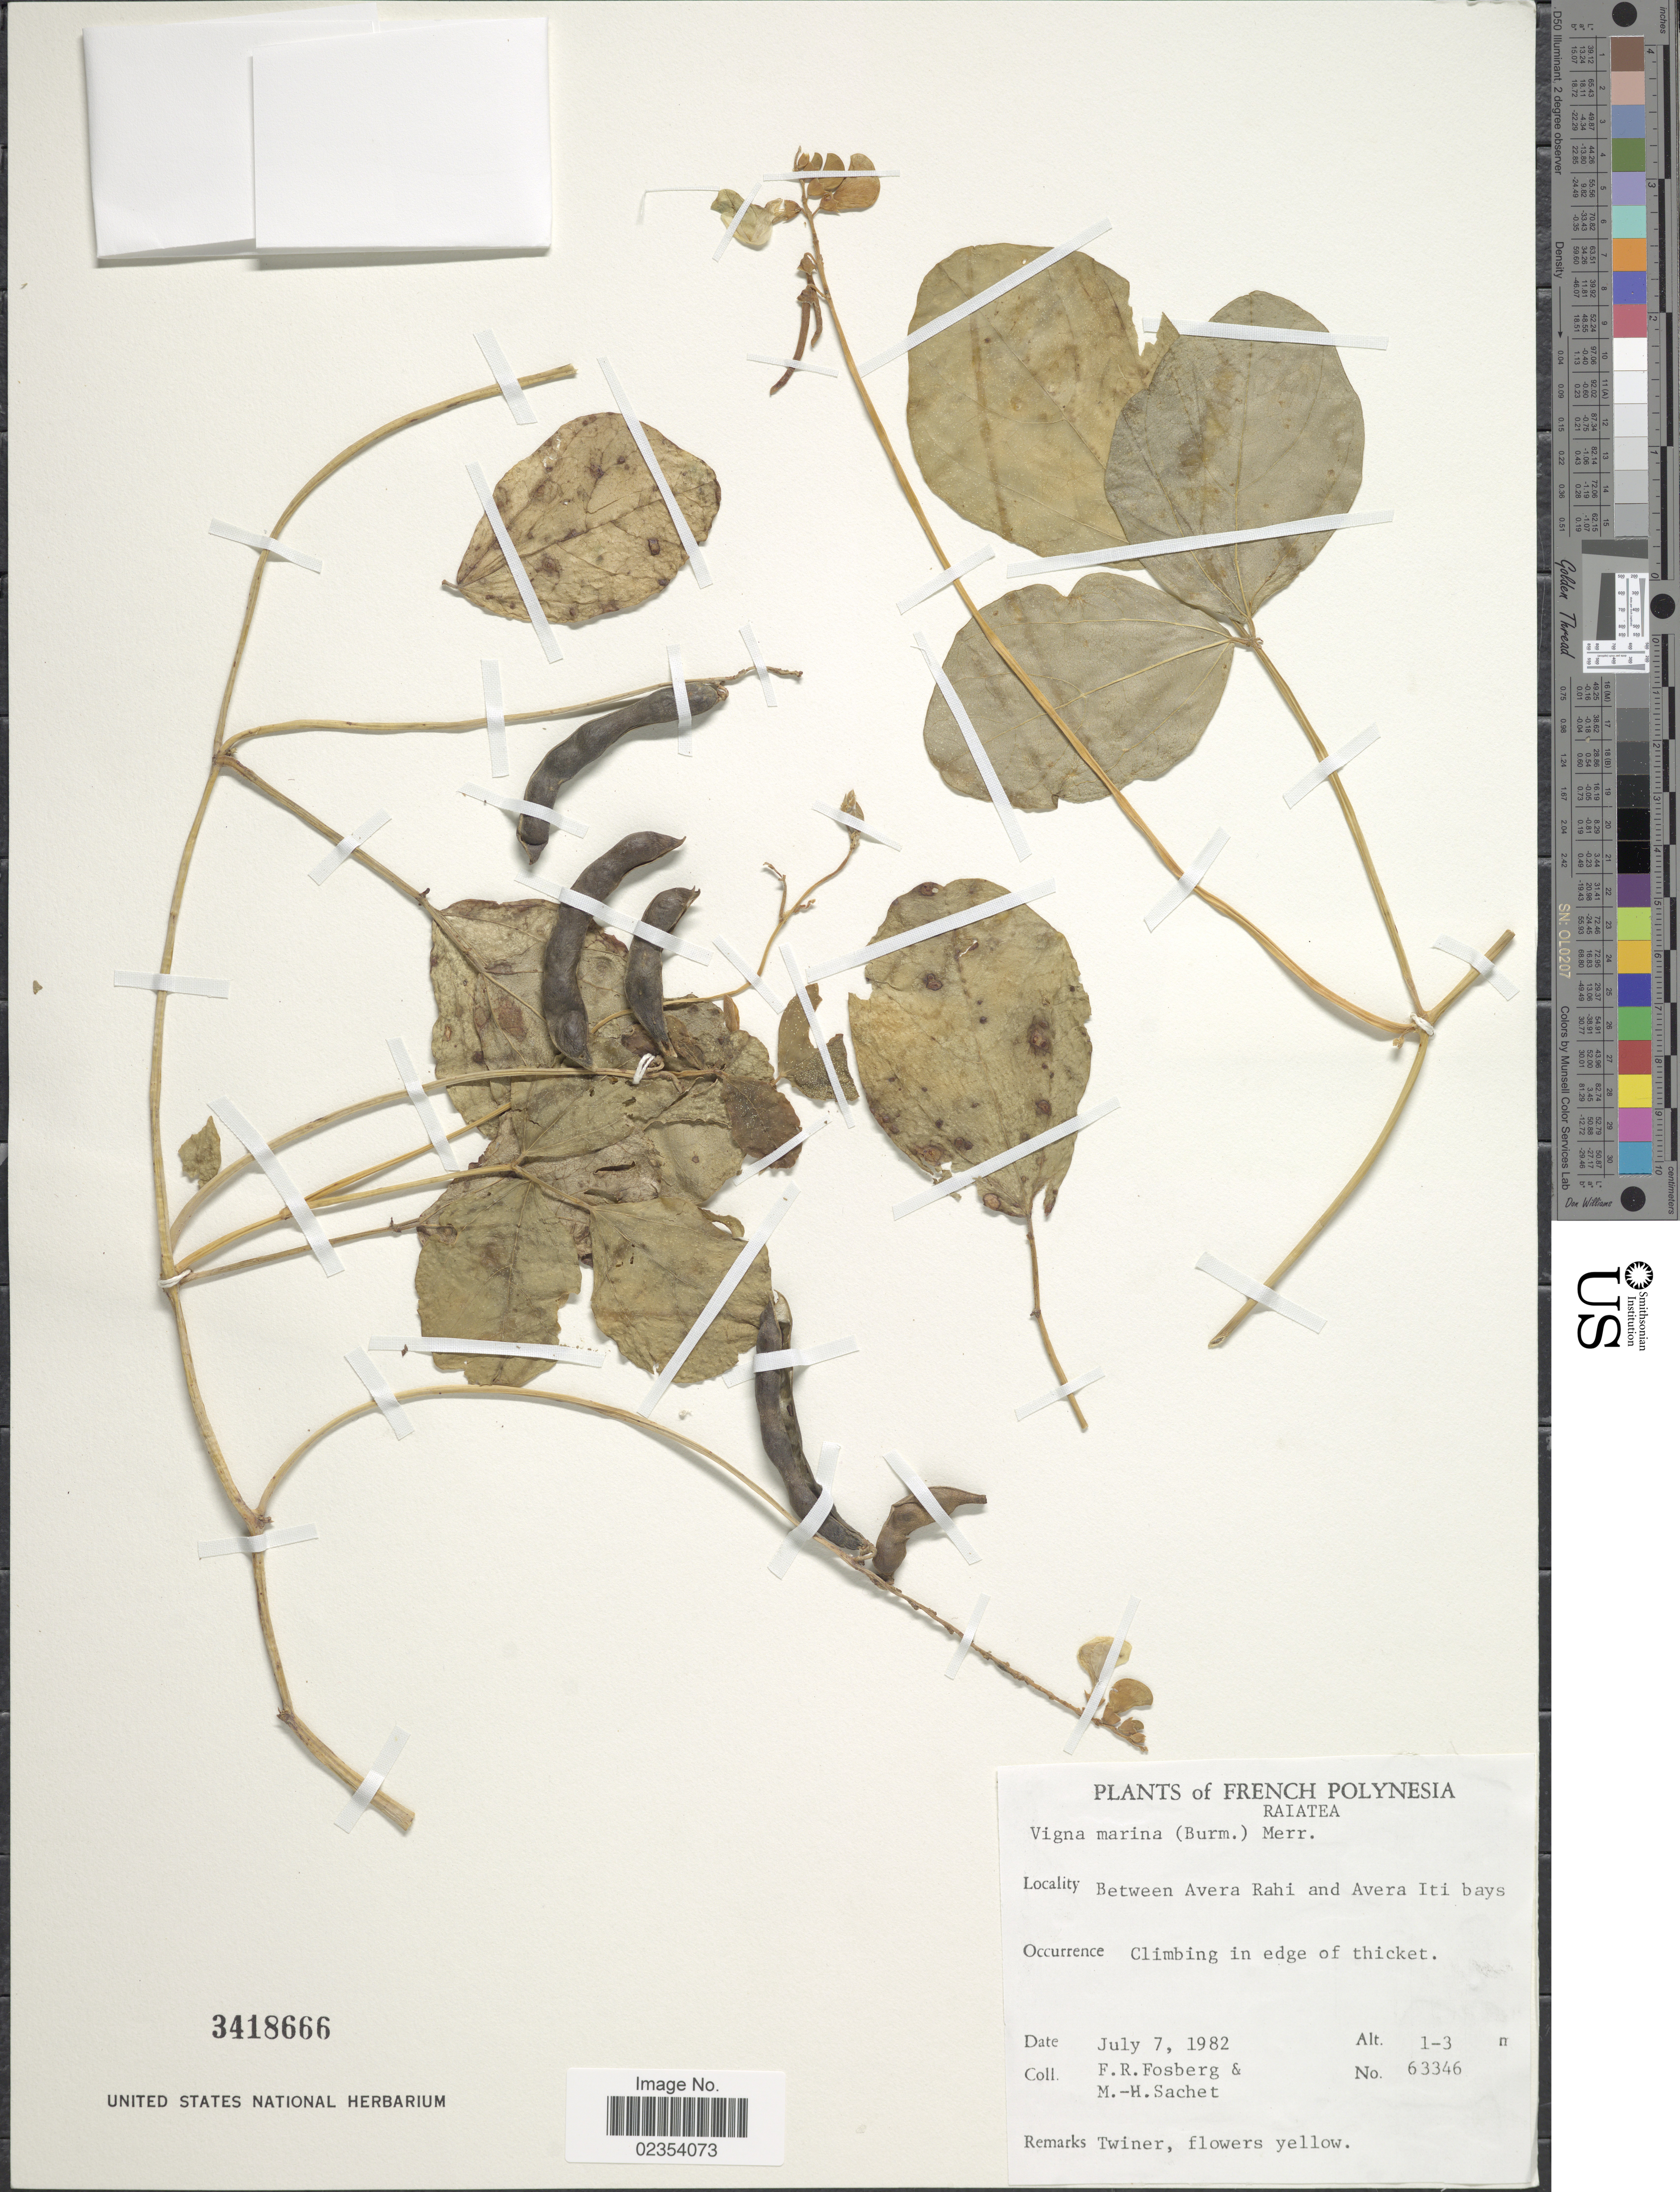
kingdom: Plantae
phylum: Tracheophyta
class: Magnoliopsida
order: Fabales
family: Fabaceae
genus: Vigna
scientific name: Vigna marina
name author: (Burm.) Merr.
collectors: F. R. Fosberg & M.-H. Sachet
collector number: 63346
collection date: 1982-07-07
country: French Polynesia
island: Raiatea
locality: Raiatea. Between Avera Rahi and Avera Iti bays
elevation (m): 1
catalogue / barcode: US 3418666